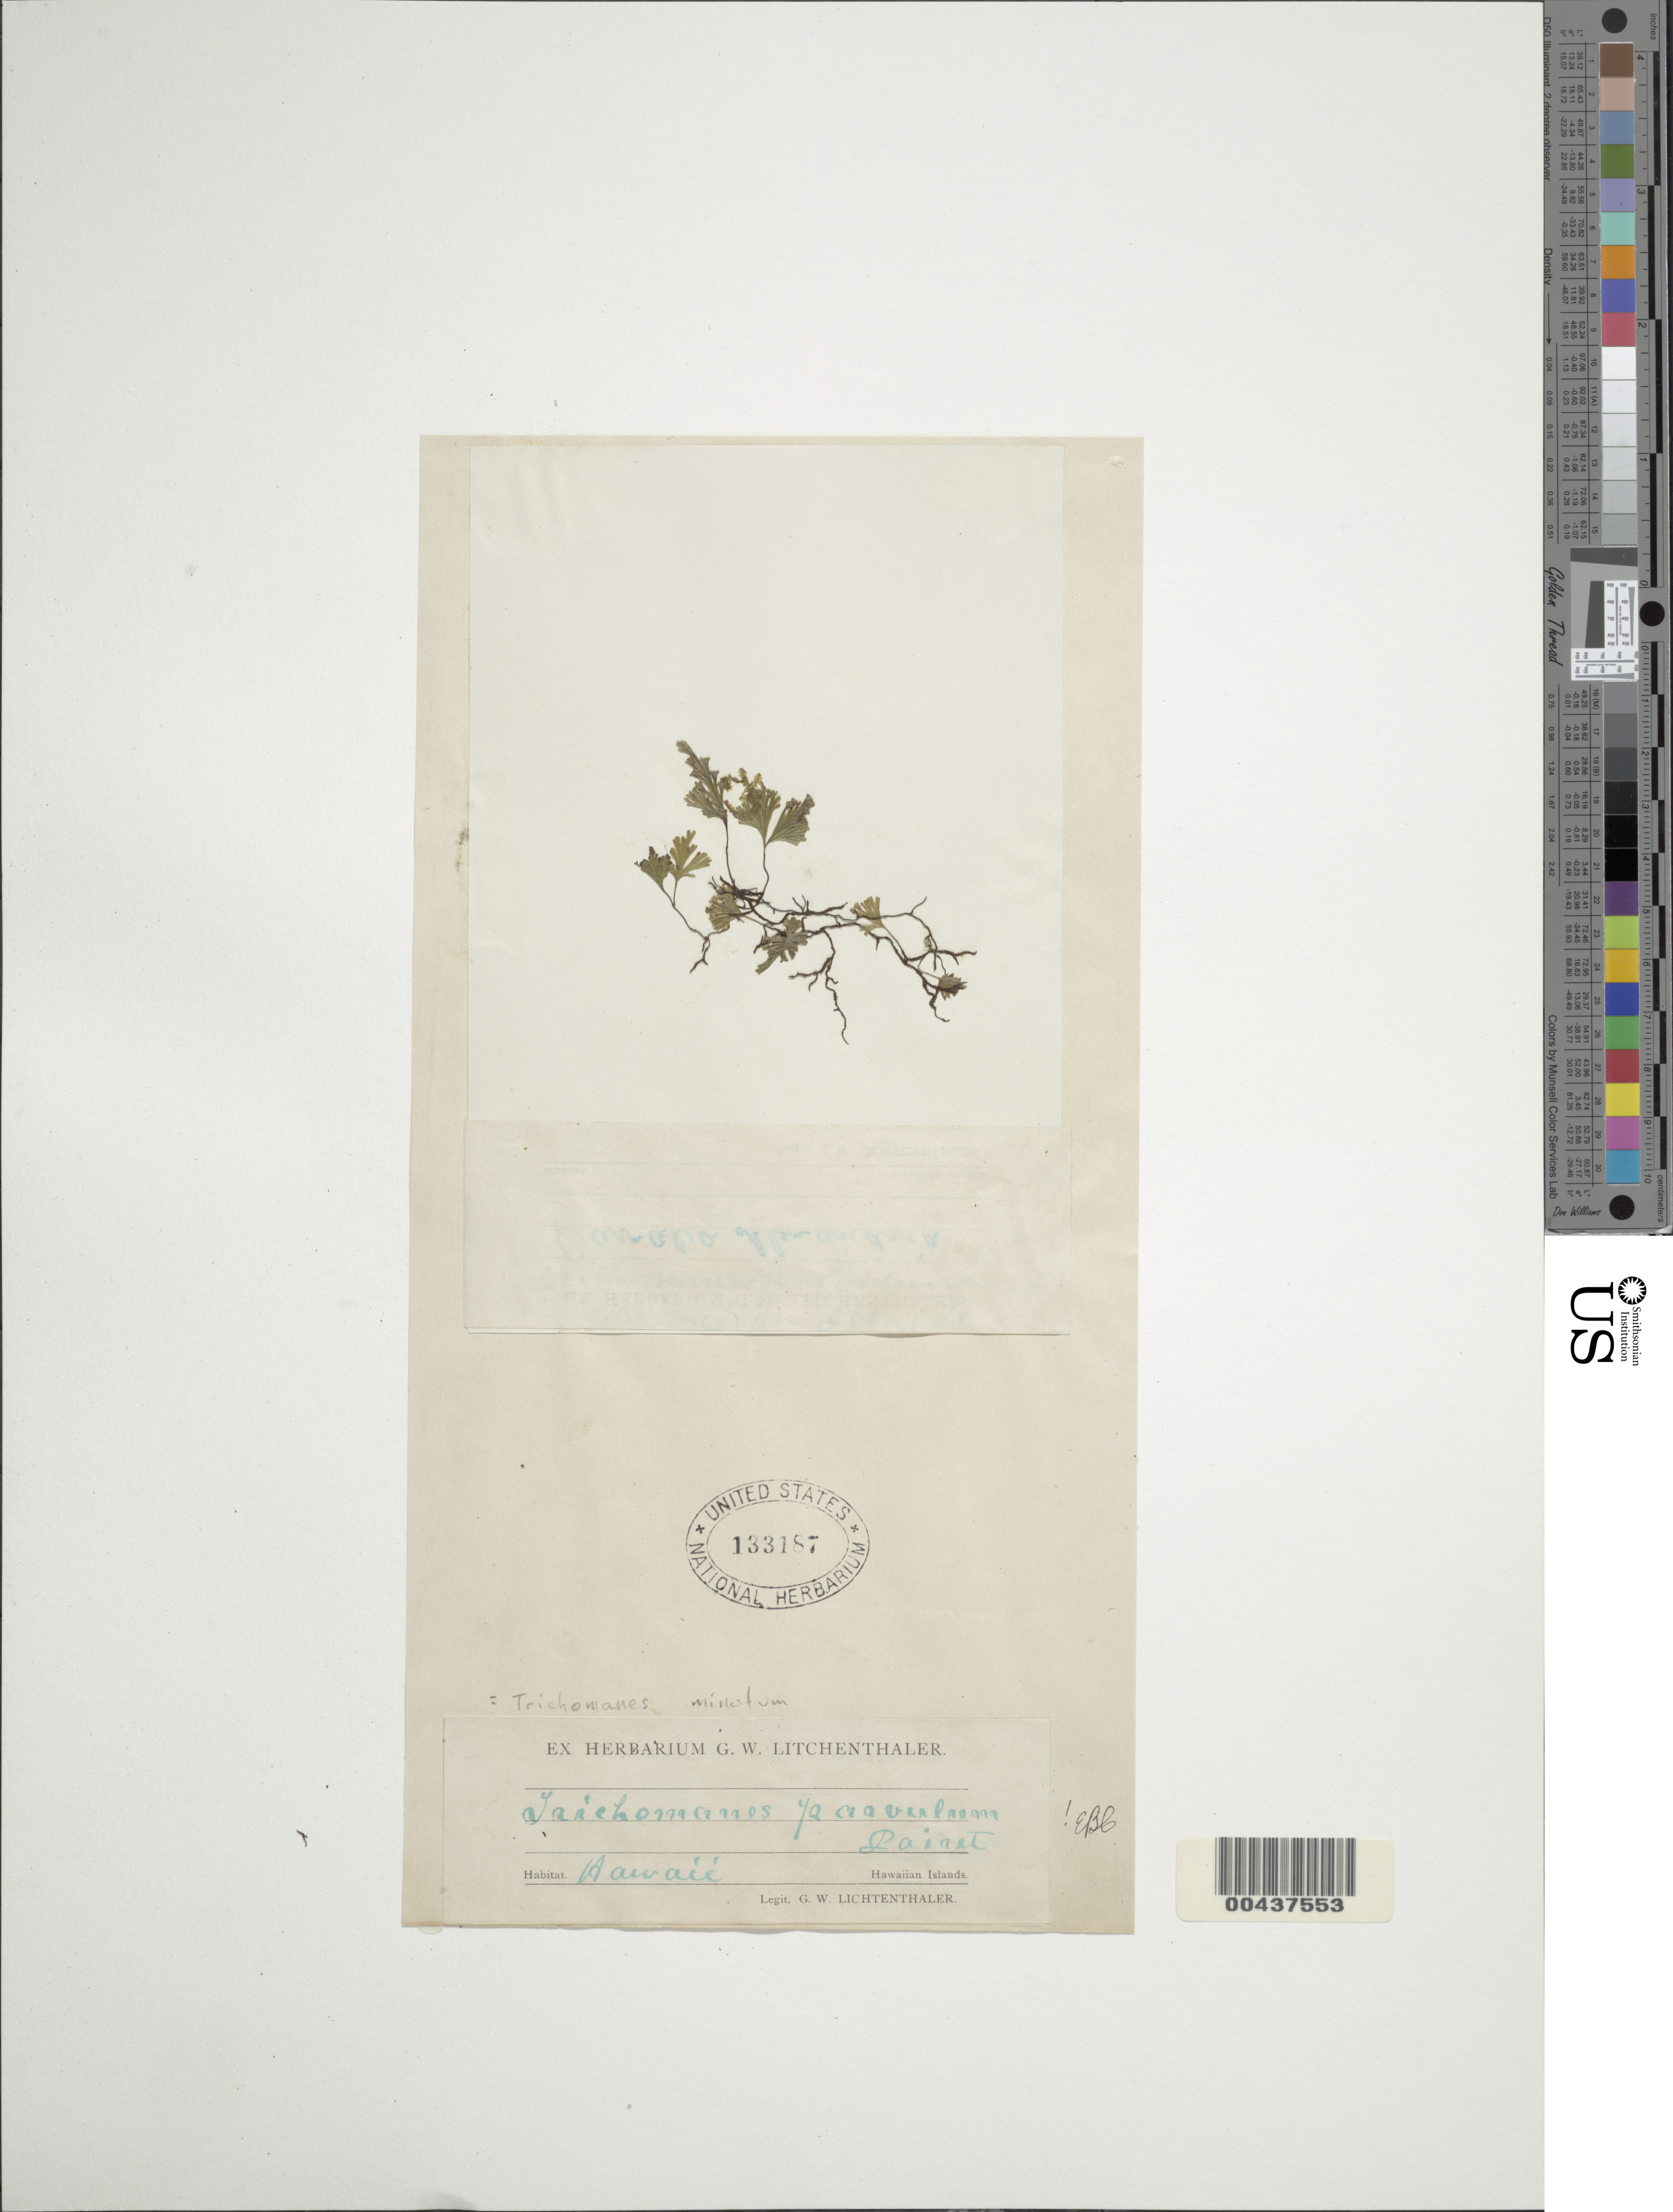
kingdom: Plantae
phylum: Tracheophyta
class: Polypodiopsida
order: Hymenophyllales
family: Hymenophyllaceae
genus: Crepidomanes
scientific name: Crepidomanes minutum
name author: (Blume) K. Iwats.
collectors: G. Lichtenthaler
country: United States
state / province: Hawaii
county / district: Hawaii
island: Hawaii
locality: Hawaii, Hawaiian Islands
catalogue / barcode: US 133187